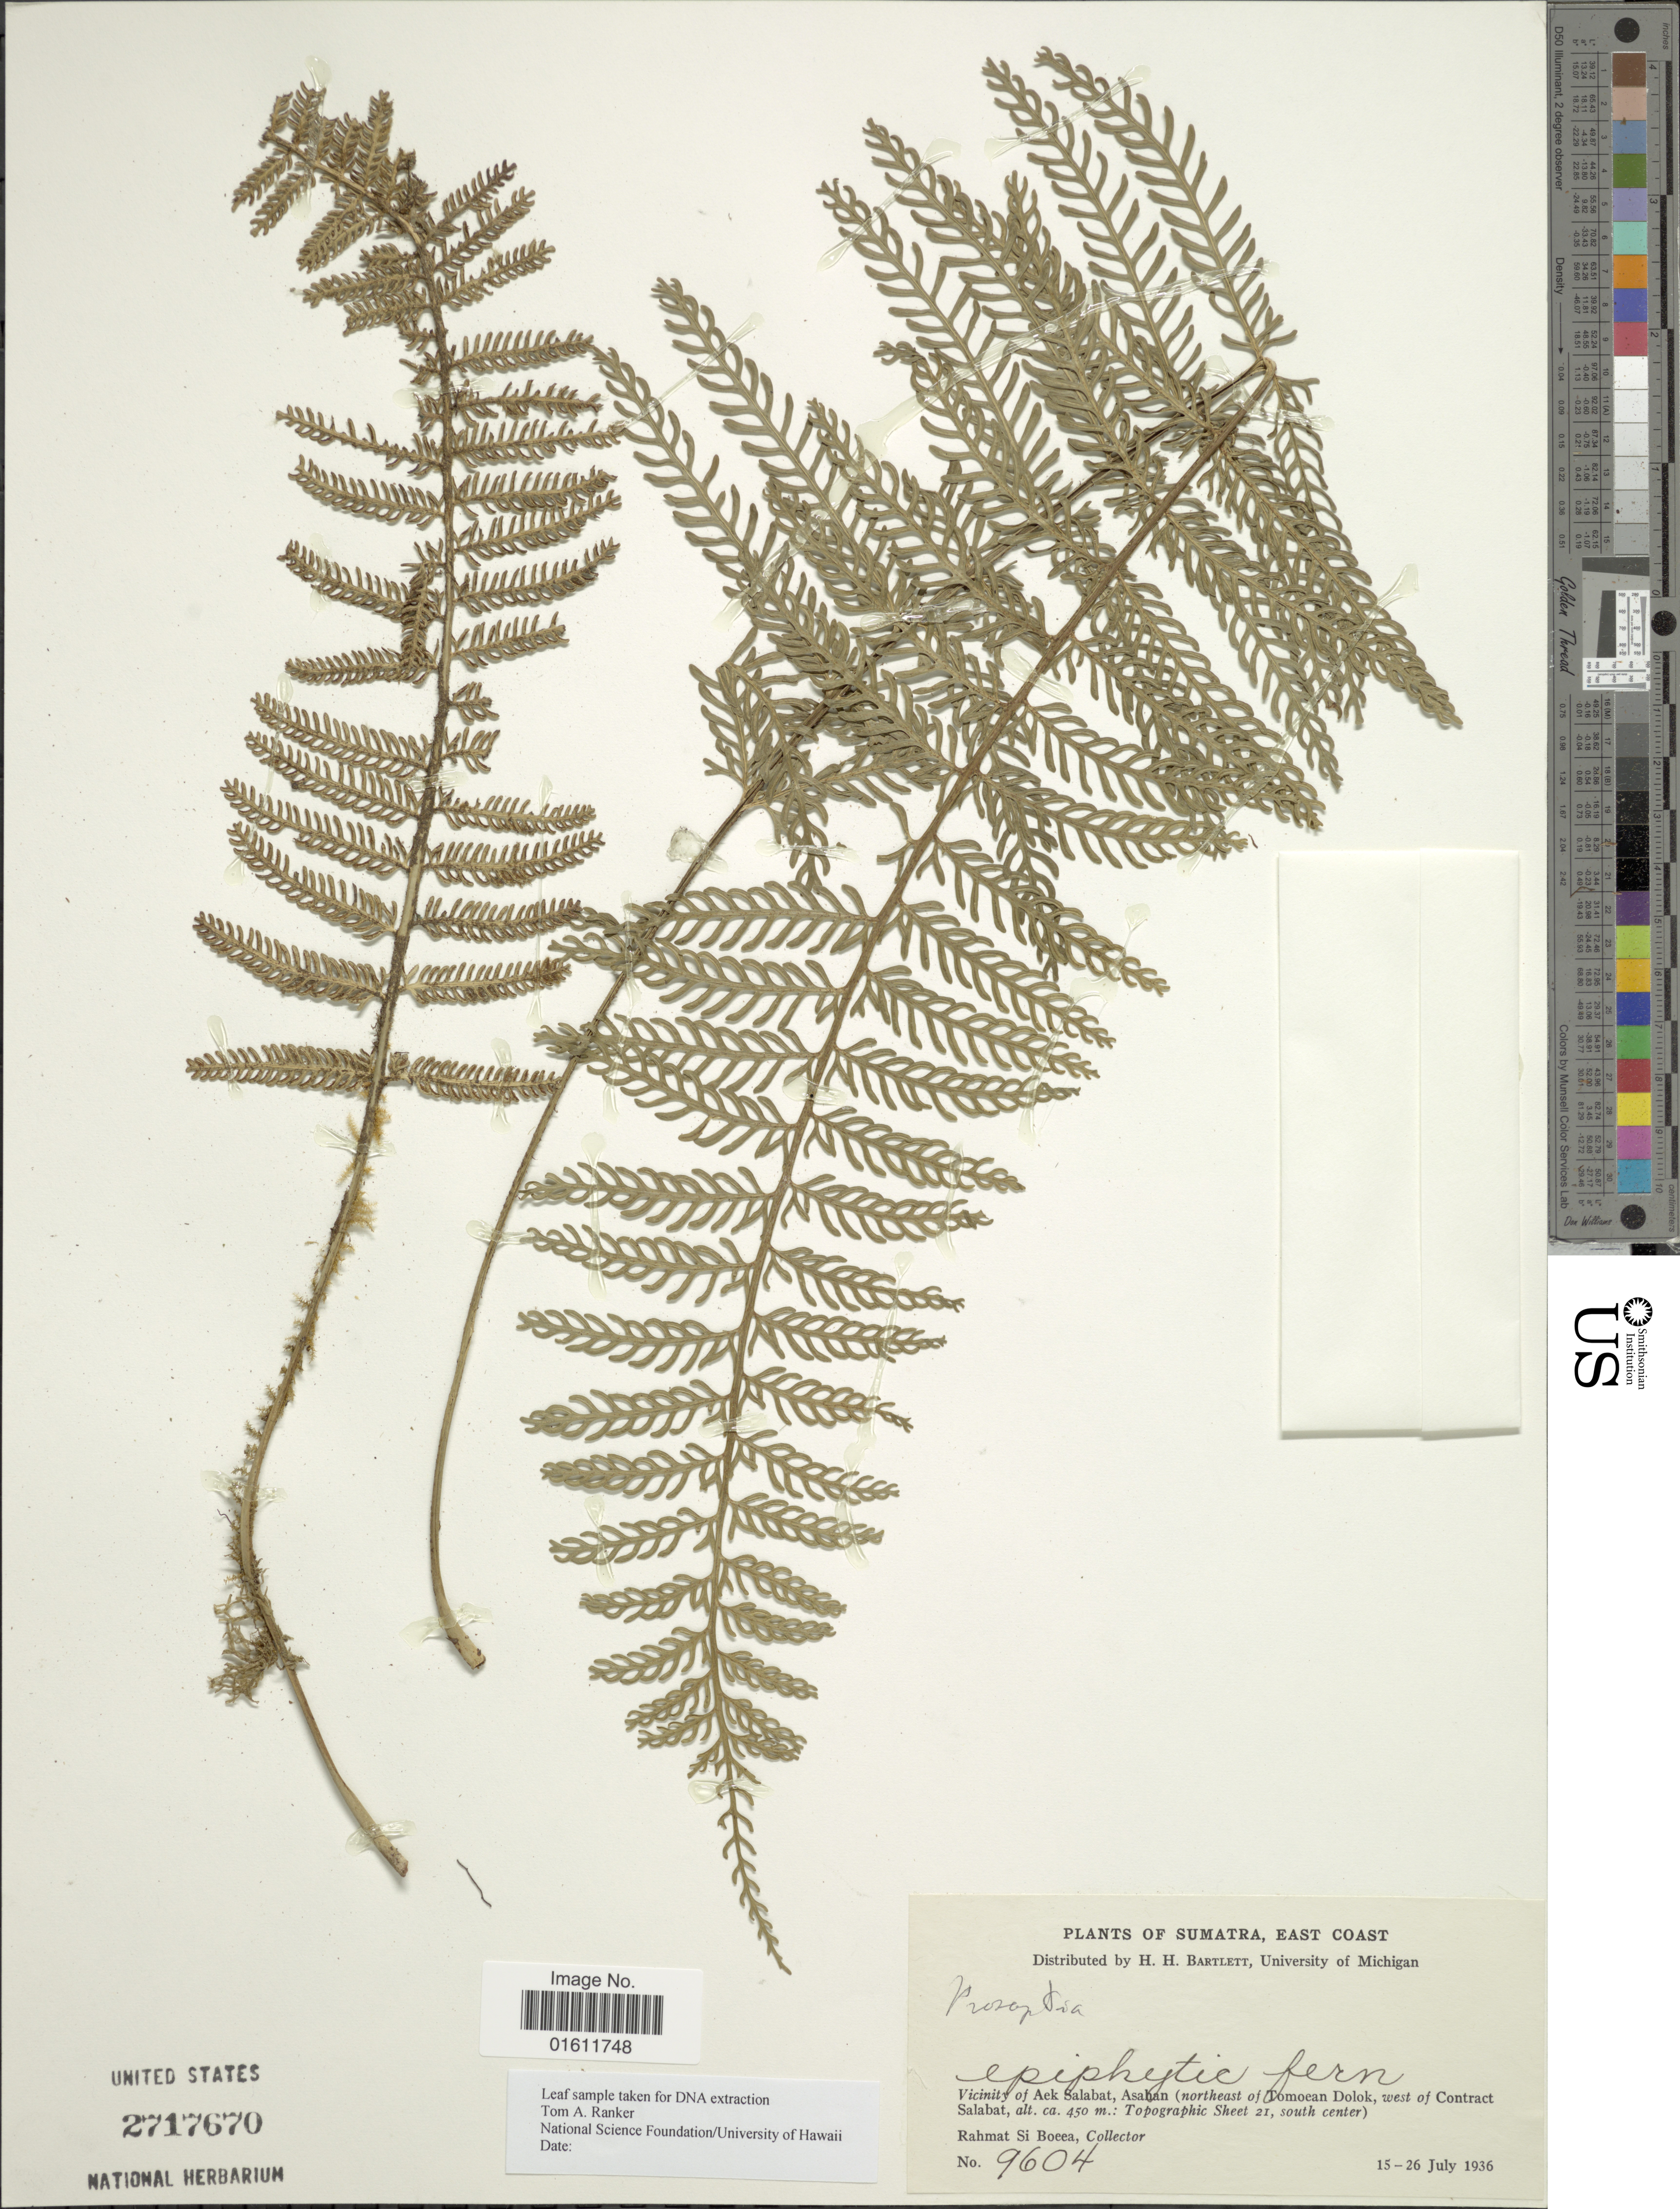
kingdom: Plantae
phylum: Tracheophyta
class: Polypodiopsida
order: Polypodiales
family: Polypodiaceae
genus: Prosaptia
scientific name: Prosaptia sp.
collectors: Rahmat Si Boeea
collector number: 9604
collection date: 1936-07-15/1936-07-26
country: Indonesia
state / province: Sumatra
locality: East coast, vicinity of Aek Salabat, Asaban (northeast of Tomoean Dolok, west of Contract Salabat, Topographic Sheet 21, south center). Sumatra.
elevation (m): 450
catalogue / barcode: US 2717670